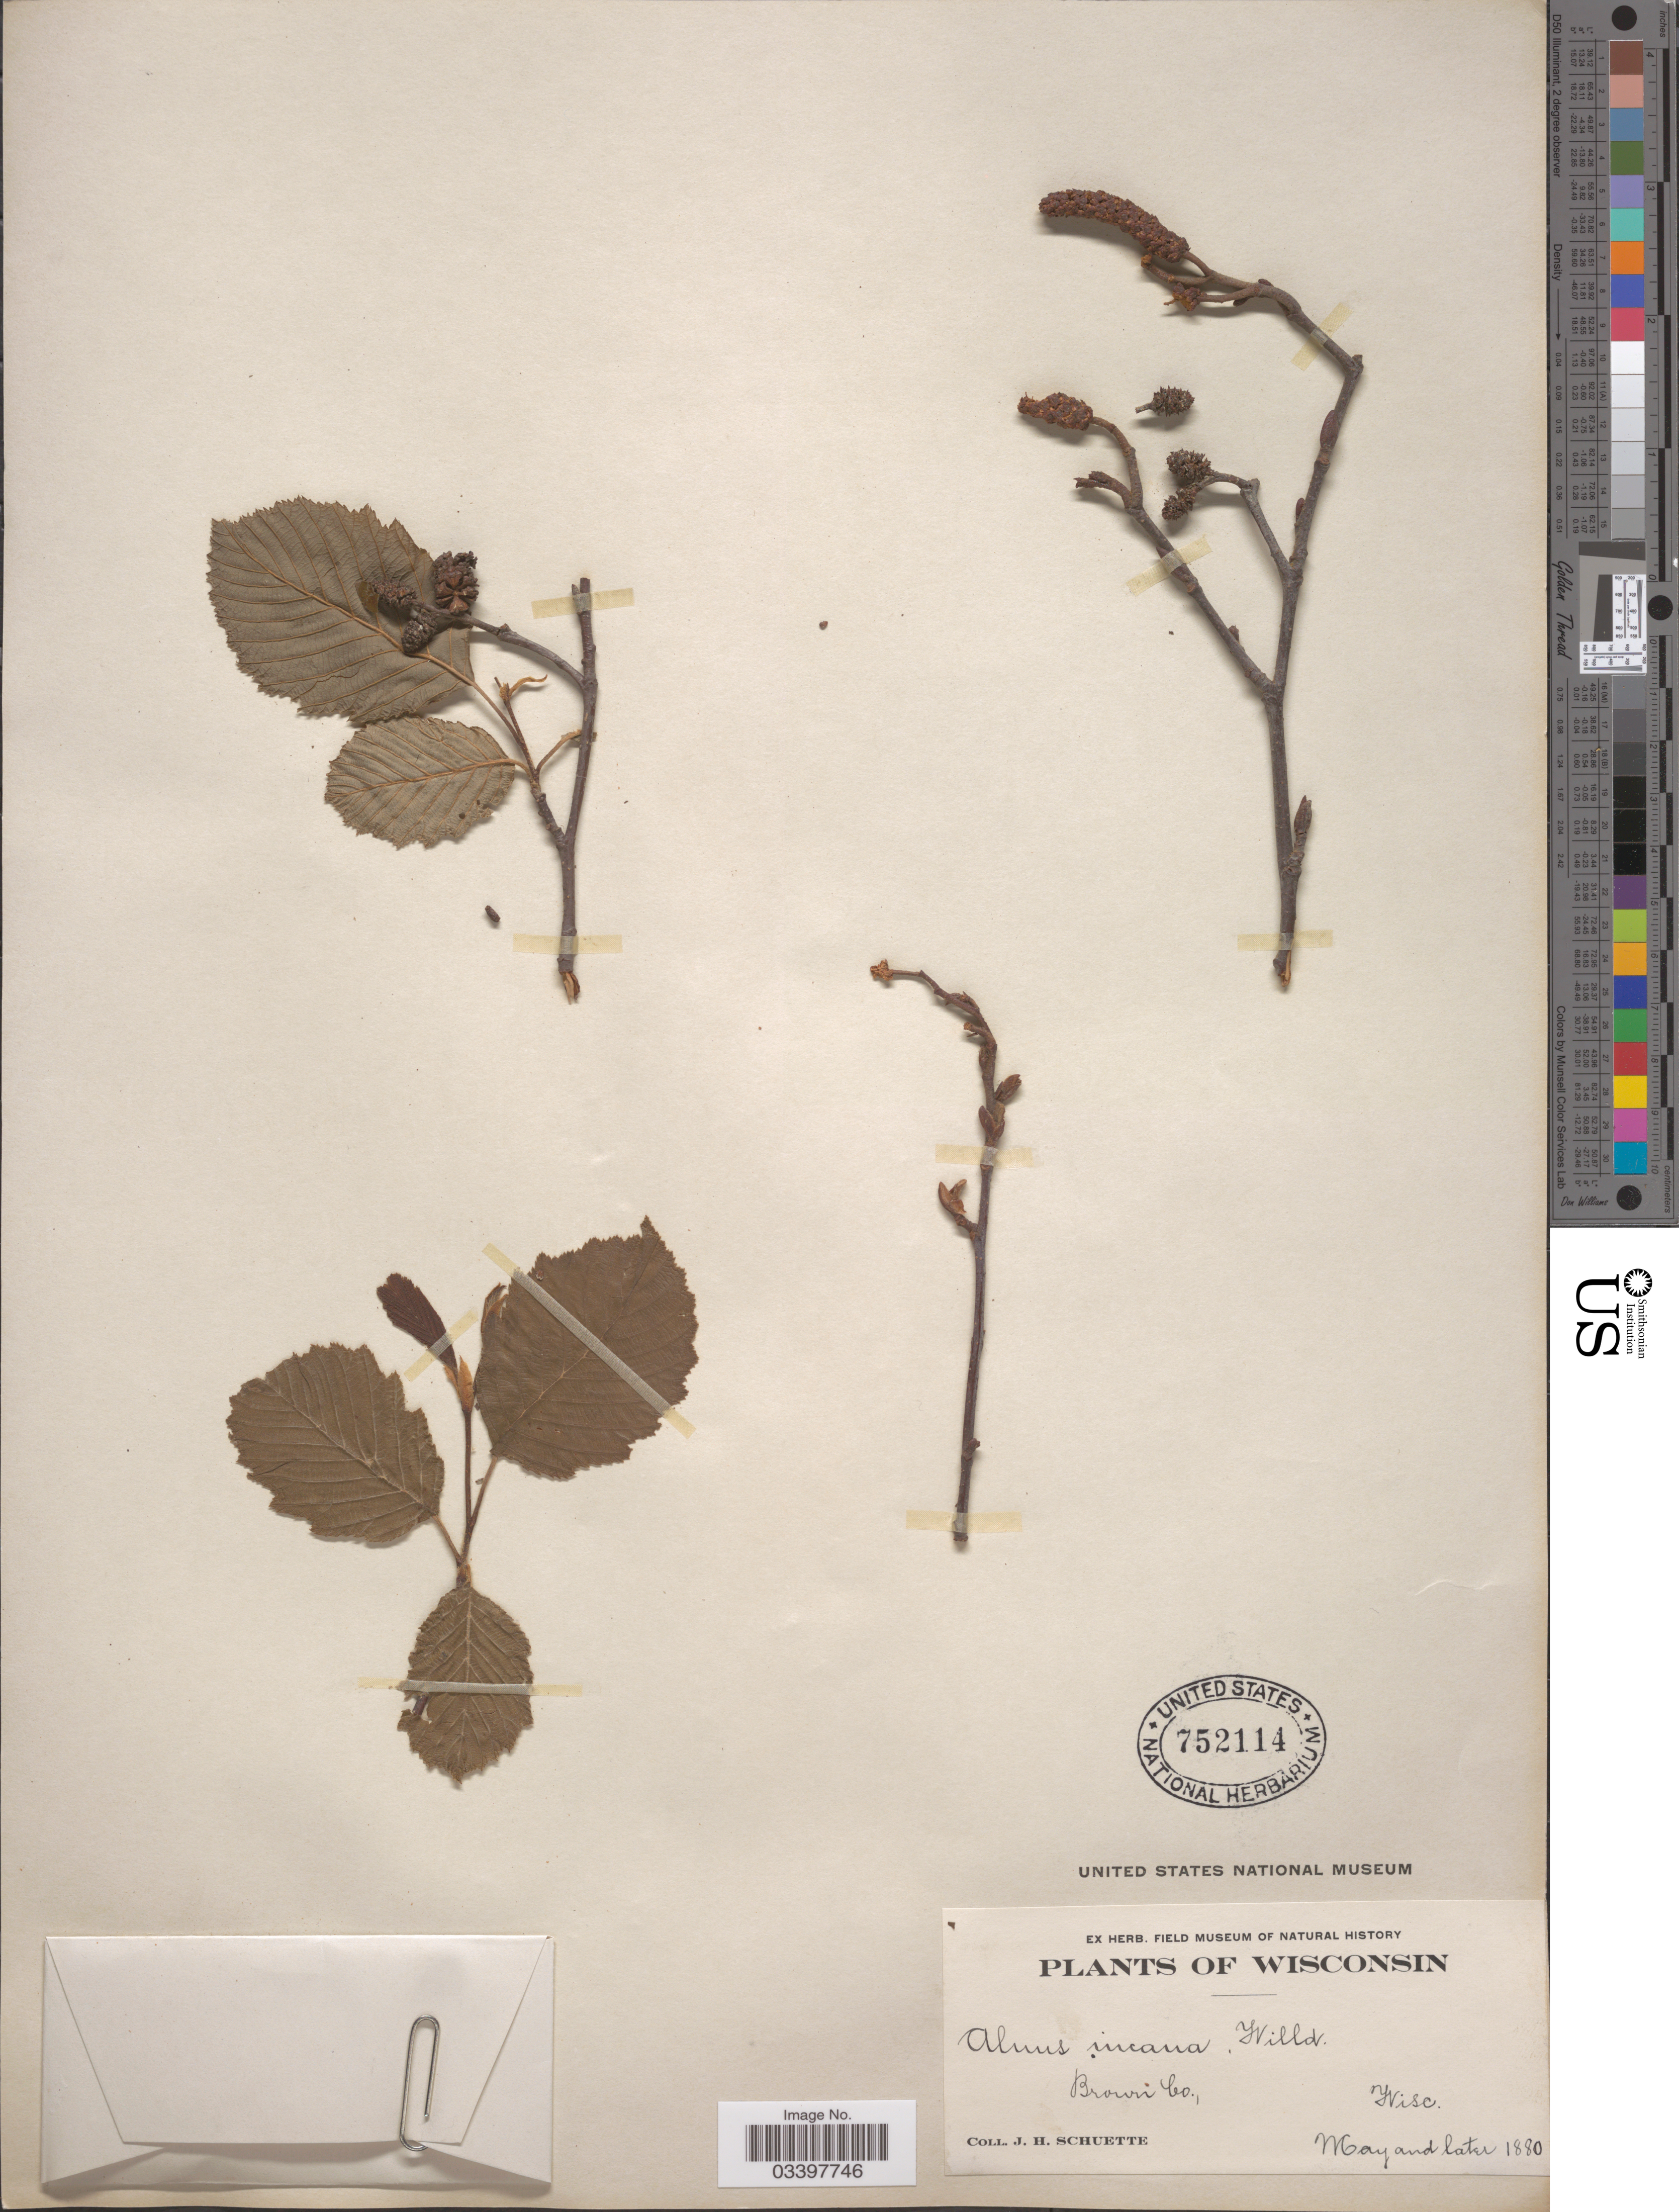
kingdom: Plantae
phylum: Tracheophyta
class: Magnoliopsida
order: Fagales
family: Betulaceae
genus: Alnus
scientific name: Alnus incana subsp. rugosa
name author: (Du Roi) R.T. Clausen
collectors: J. H. Schuette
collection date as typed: May and later 1880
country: United States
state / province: Wisconsin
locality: Brown Co.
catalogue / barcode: US 752114